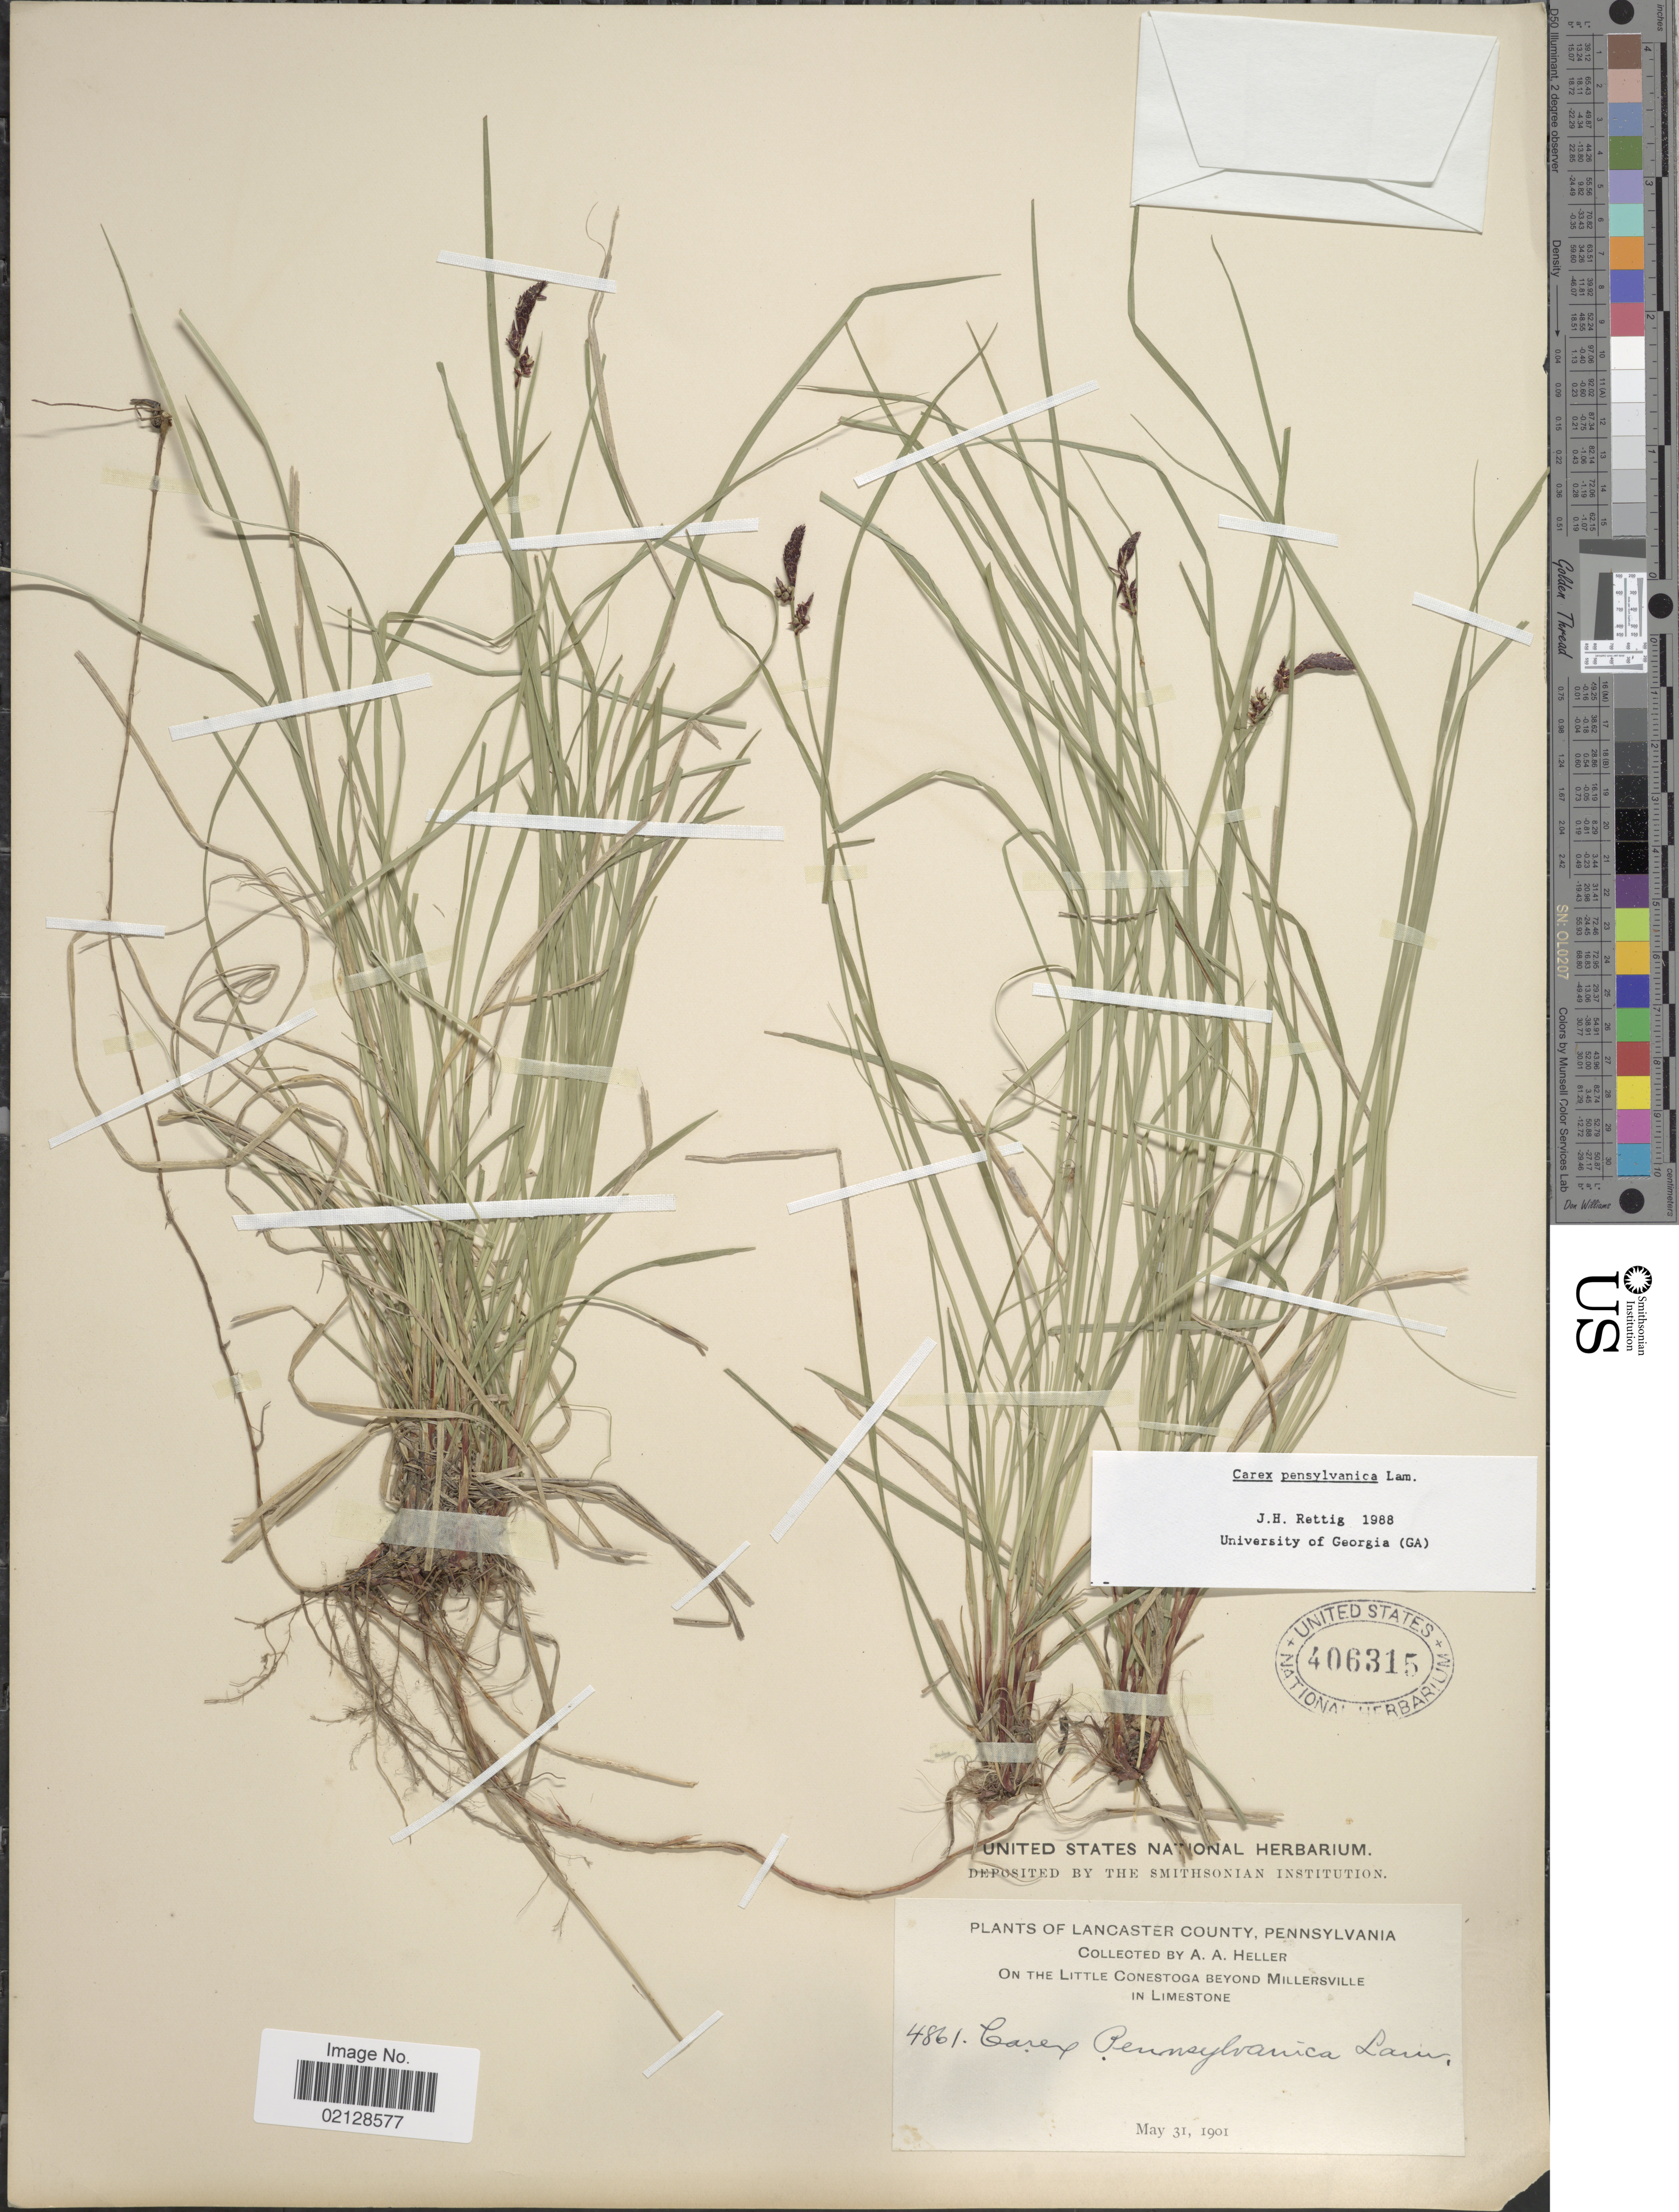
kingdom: Plantae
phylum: Tracheophyta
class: Liliopsida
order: Poales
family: Cyperaceae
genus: Carex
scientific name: Carex pensylvanica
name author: Lam.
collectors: A. A. Heller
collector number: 4861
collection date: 1901-05-31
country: United States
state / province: Pennsylvania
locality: Lancaster County, Pennsylvania, On The Little Conestoga Beyond Millersville in Limestone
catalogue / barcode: US 406315